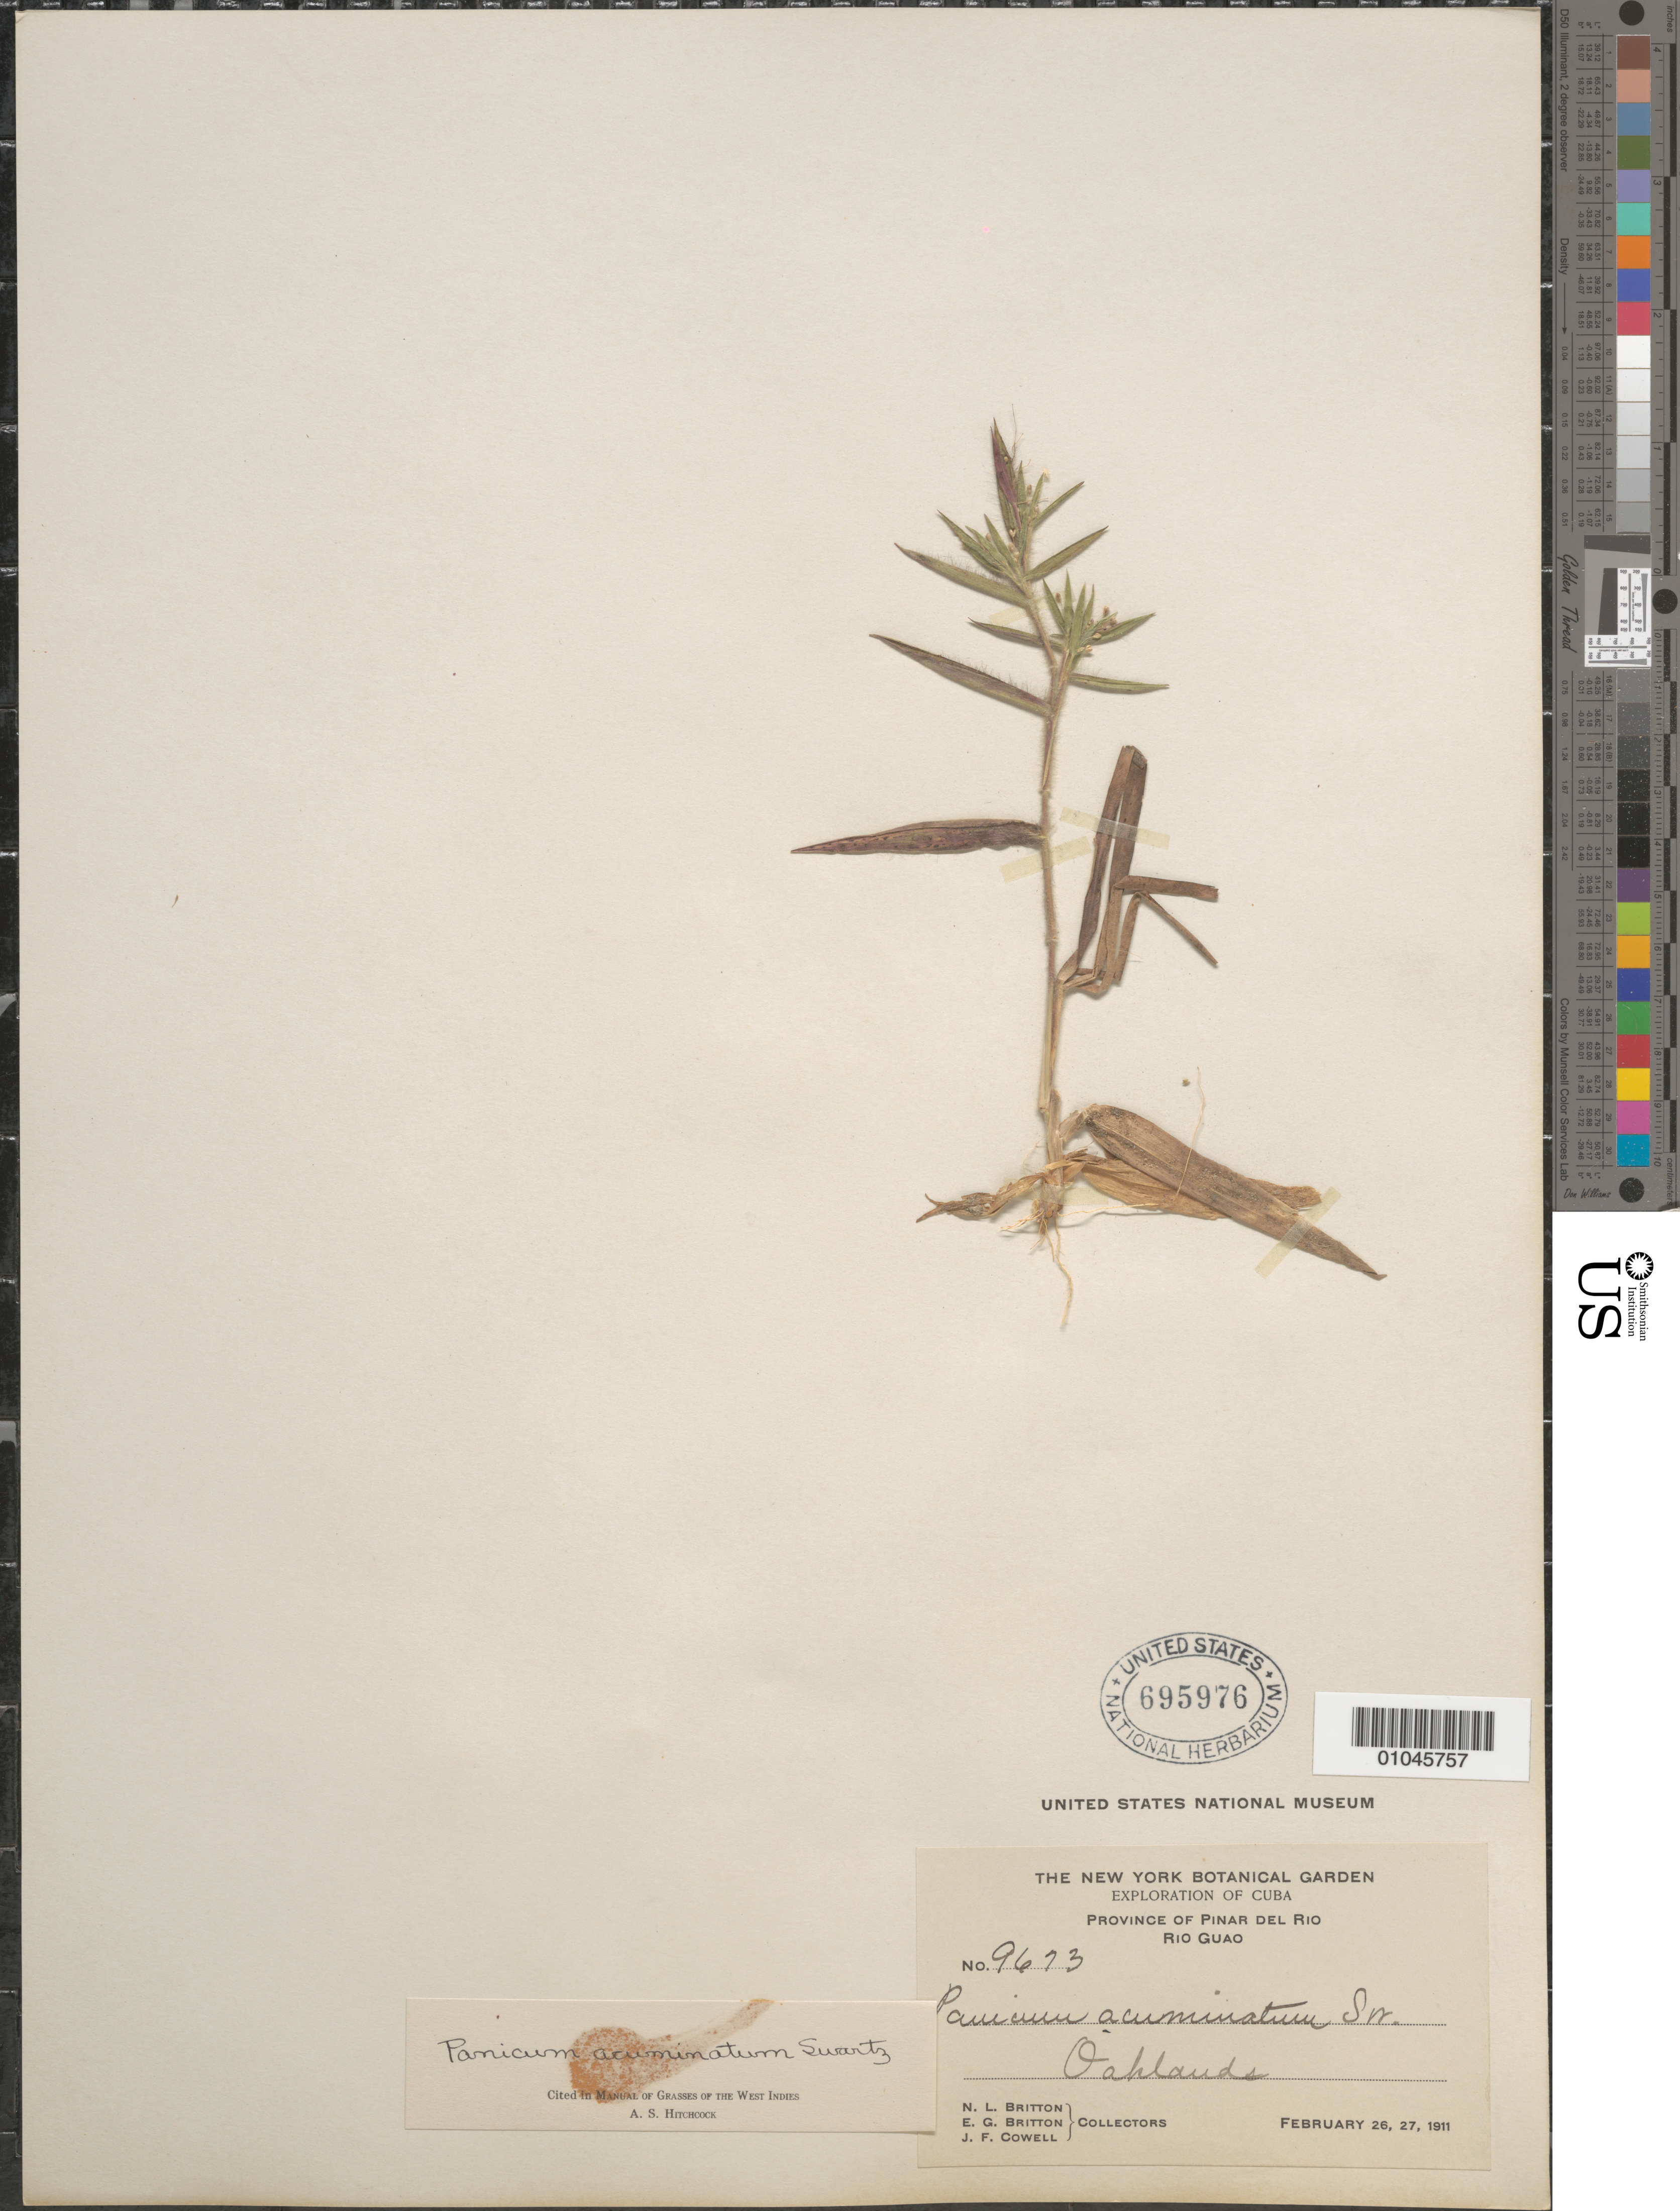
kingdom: Plantae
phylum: Tracheophyta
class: Liliopsida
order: Poales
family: Poaceae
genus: Panicum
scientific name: Panicum acuminatum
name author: Sw.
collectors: E. G. Britton, N. Britton & J. F. Cowell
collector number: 9673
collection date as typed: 26 Feb 1911 to 27 Feb 1911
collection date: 1911-02-26/1911-02-27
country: Cuba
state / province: Pinar del Rio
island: Cuba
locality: Oakland Rio Guao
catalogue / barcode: US 695976